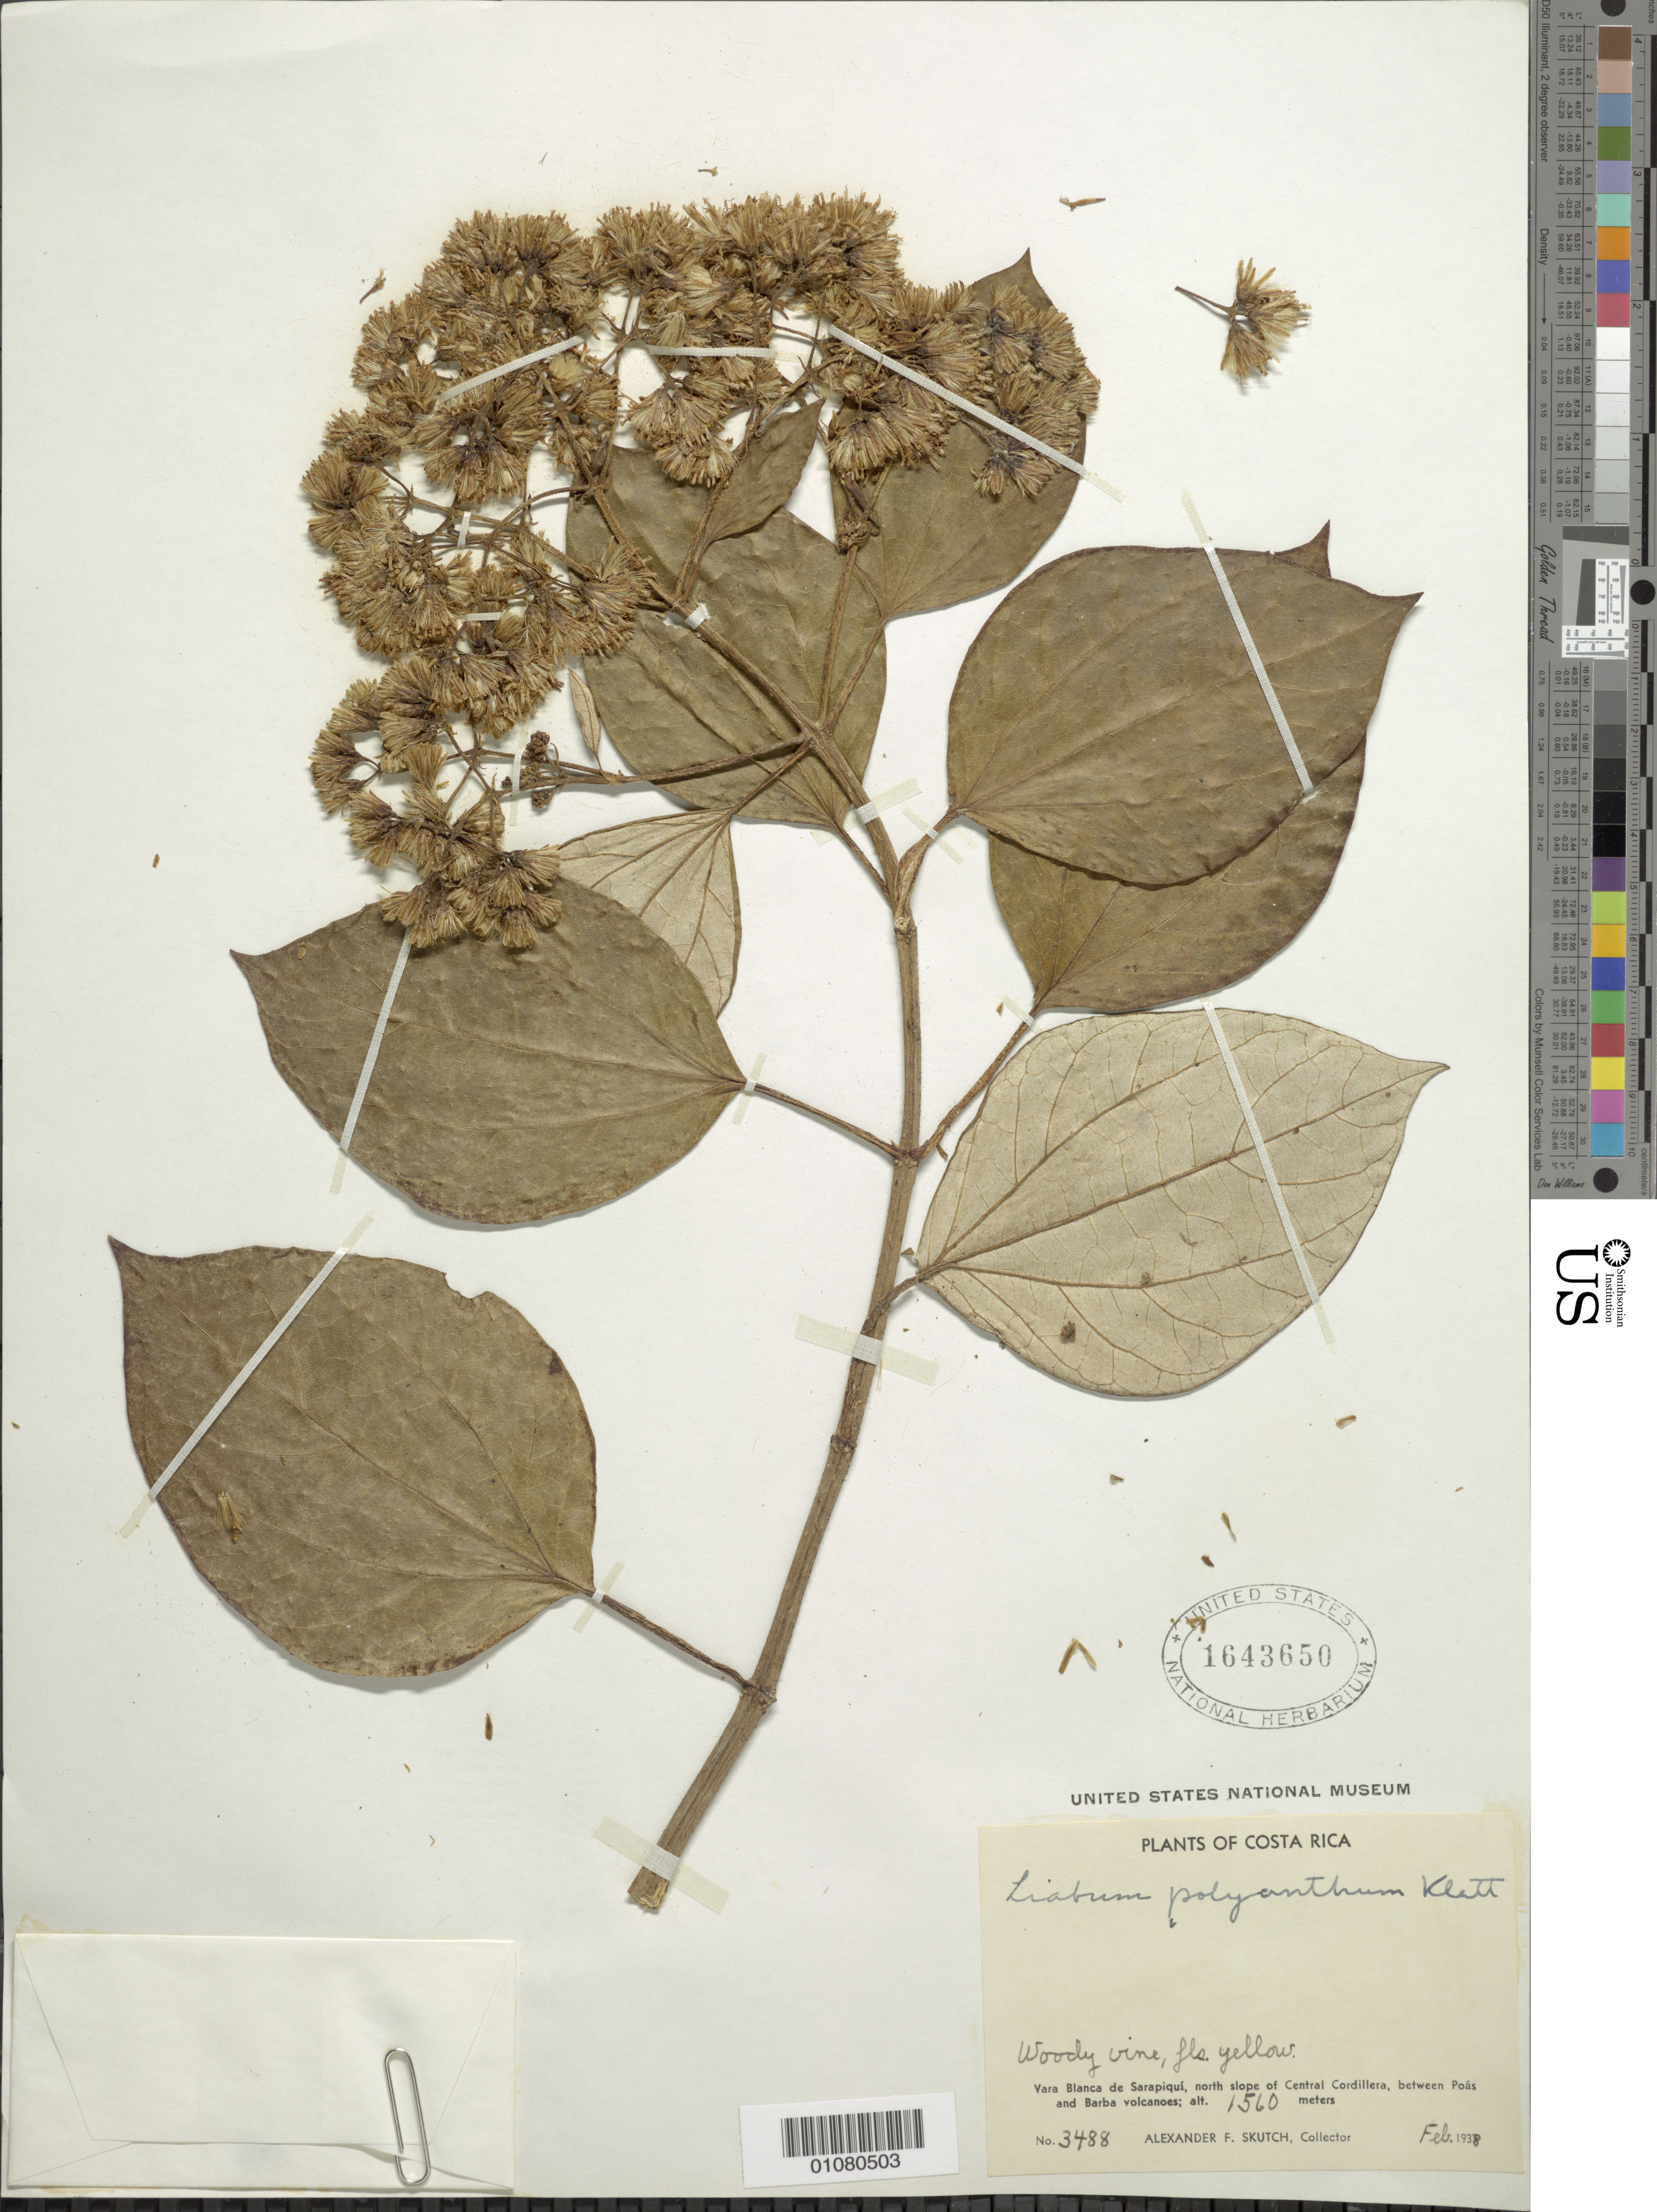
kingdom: Plantae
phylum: Tracheophyta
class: Magnoliopsida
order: Asterales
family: Asteraceae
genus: Sinclairia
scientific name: Sinclairia polyantha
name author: (Klatt) Rydb.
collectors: A. F. Skutch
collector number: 3488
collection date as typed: February 1938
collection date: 1938-02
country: Costa Rica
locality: Vara Blanca de Sarapiqui, north slope of Central Cordillera, btwn Poas and Bara volcanoes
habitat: North slopes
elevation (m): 1560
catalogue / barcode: US 1643650